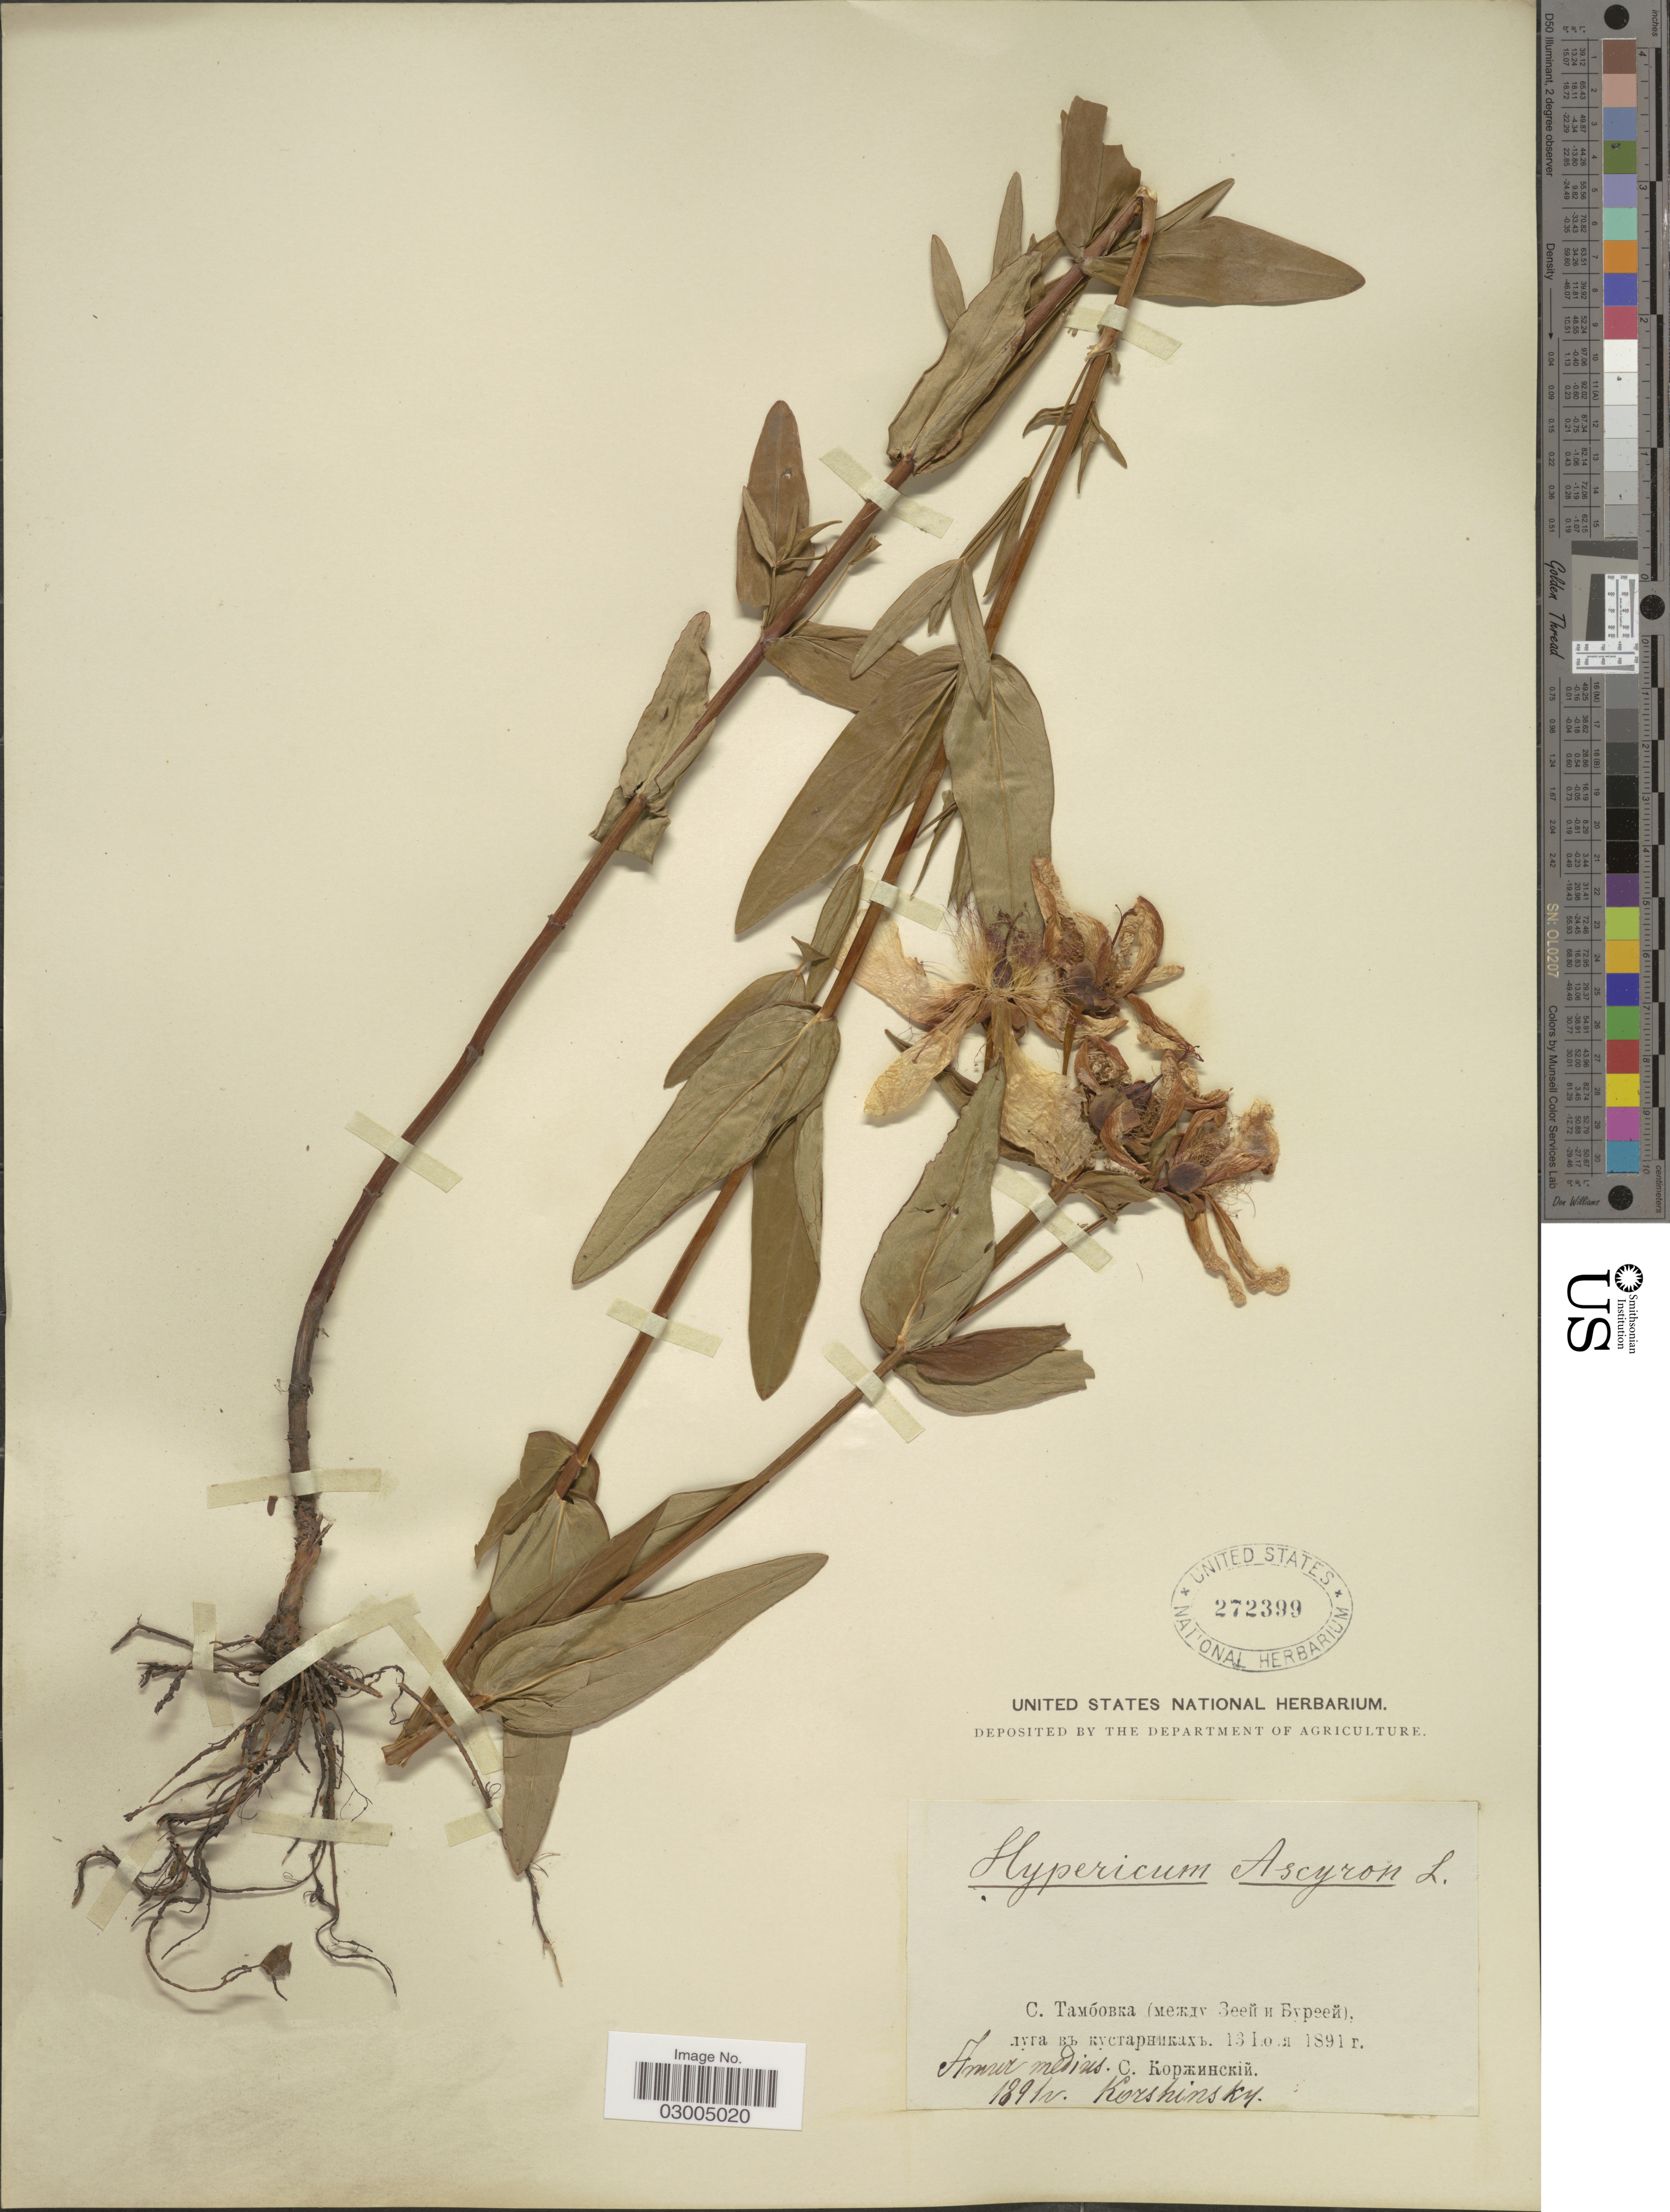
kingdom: Plantae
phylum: Tracheophyta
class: Magnoliopsida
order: Malpighiales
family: Hypericaceae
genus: Hypericum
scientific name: Hypericum ascyron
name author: L.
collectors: Korshinsky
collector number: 189v*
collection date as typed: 13 X 1891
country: Russian Federation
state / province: Amur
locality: Amur medius.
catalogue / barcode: US 272399